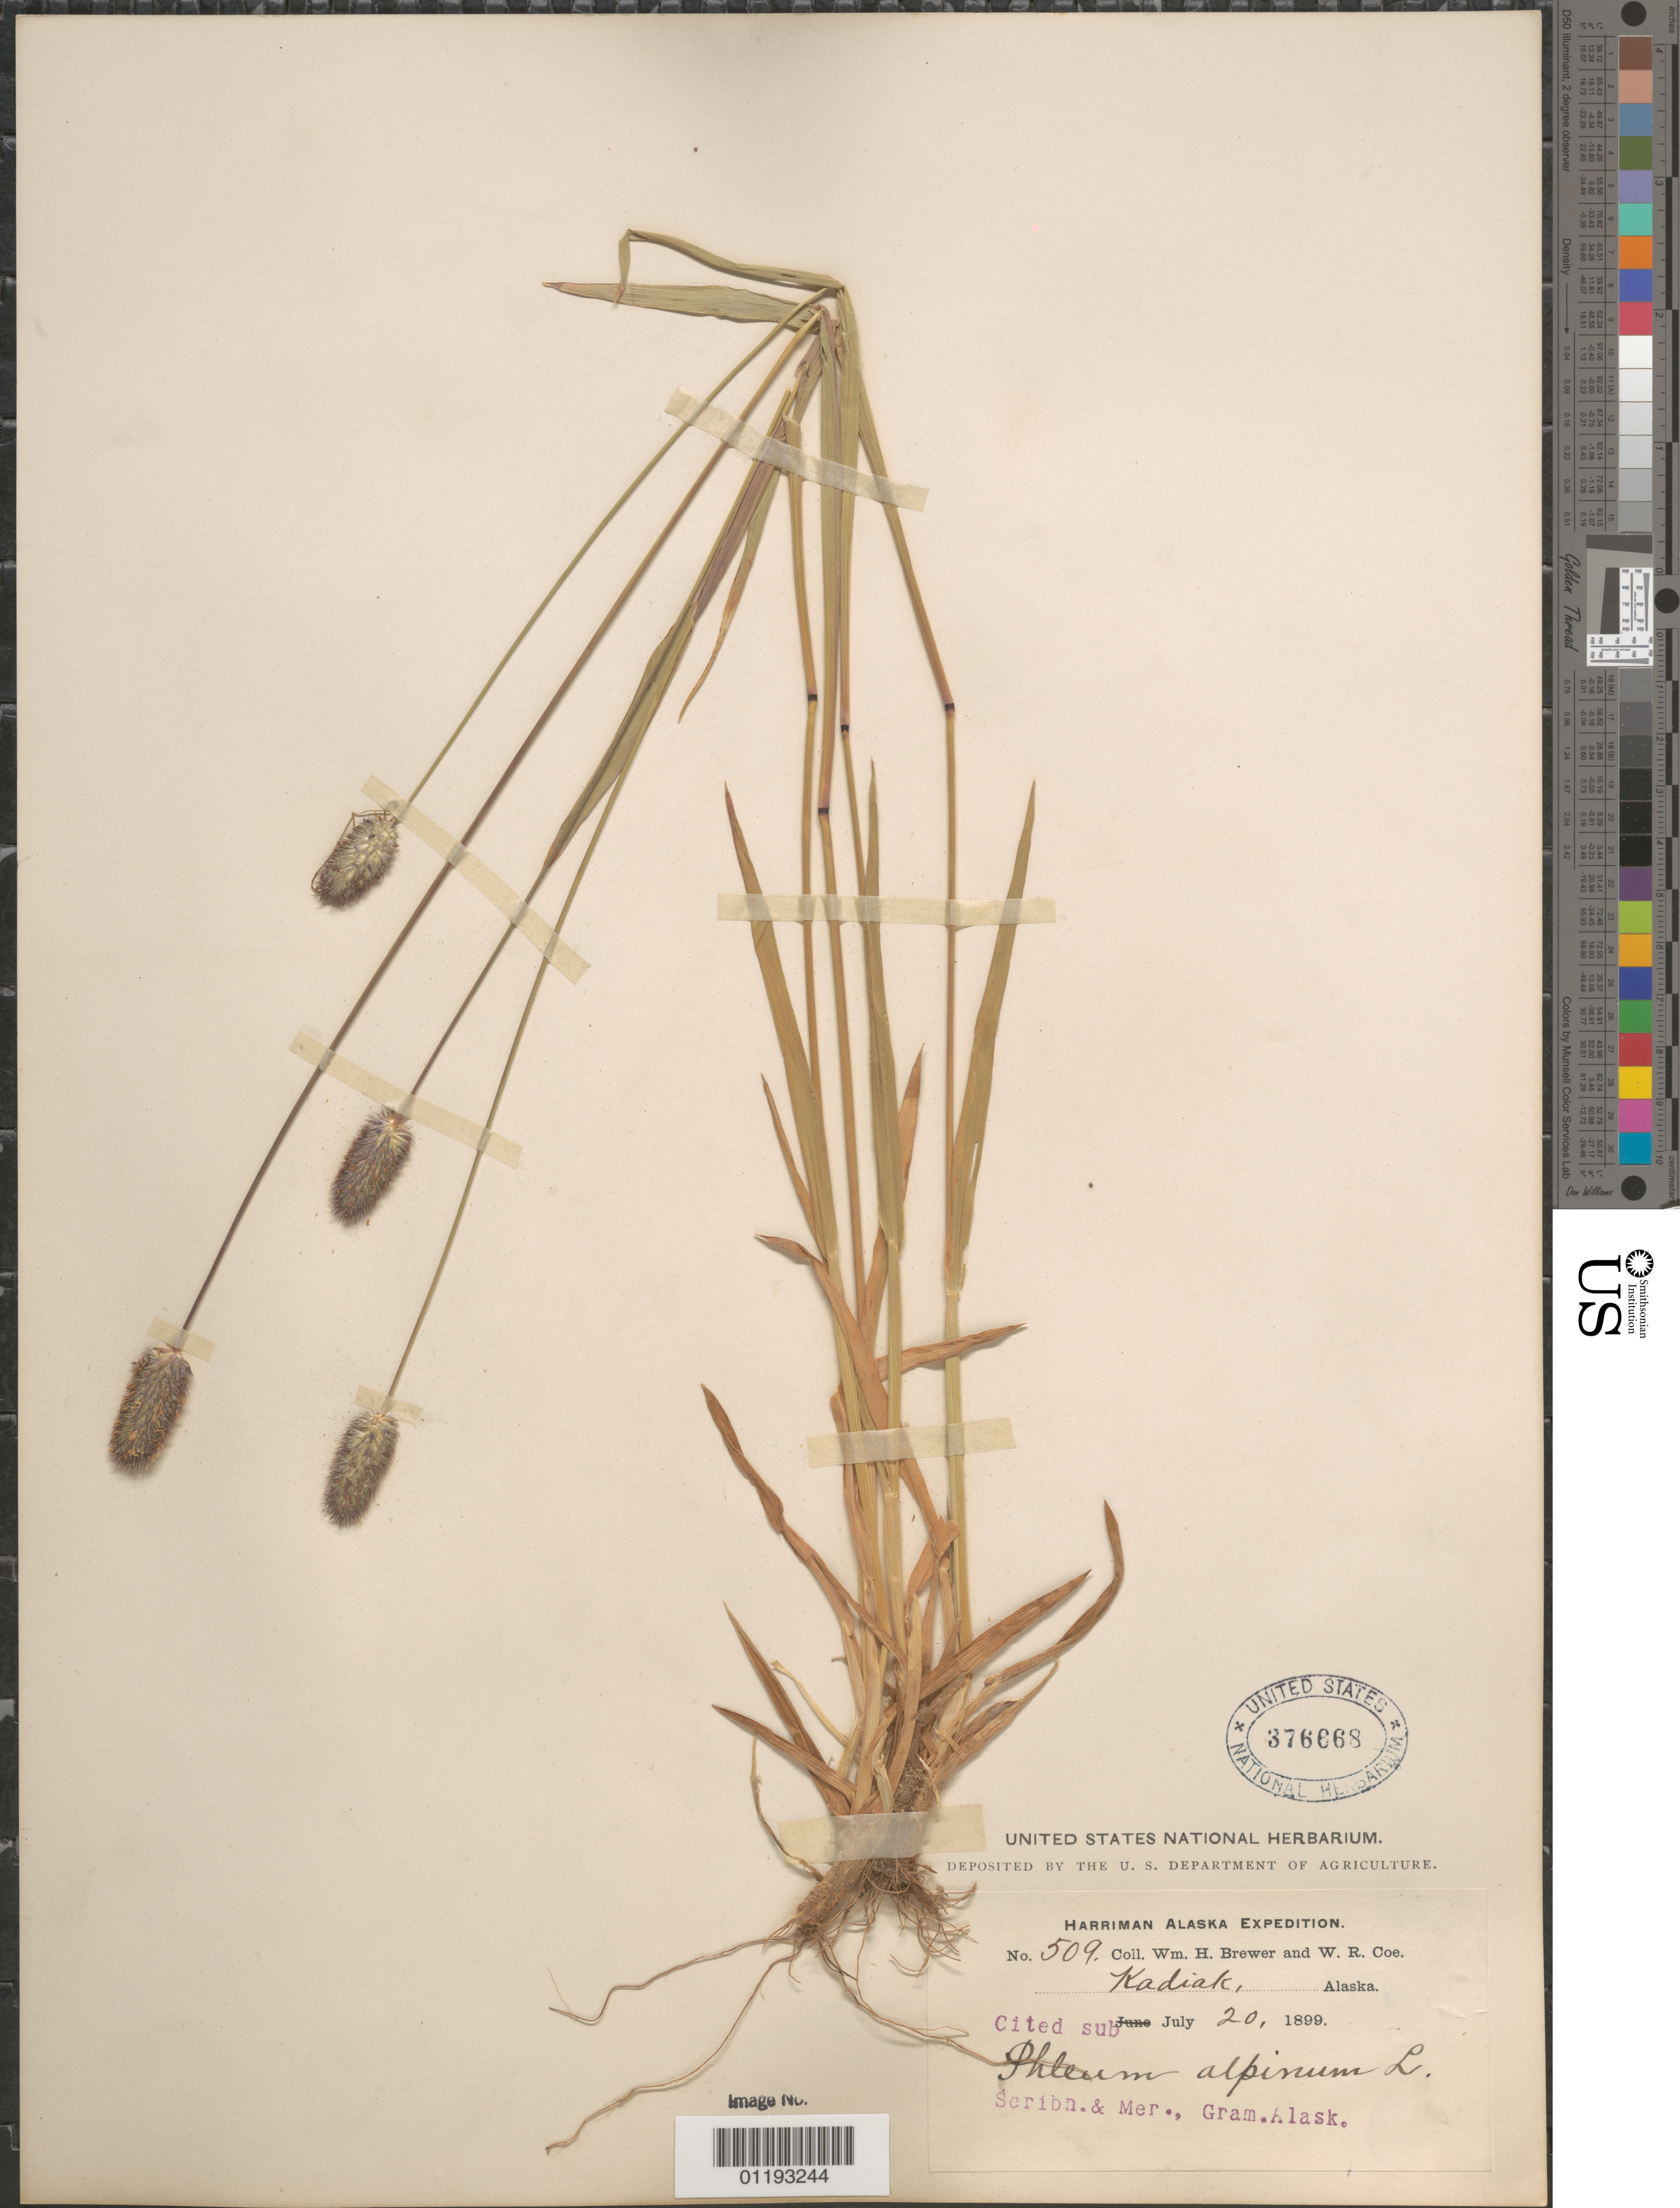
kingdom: Plantae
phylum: Tracheophyta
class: Liliopsida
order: Poales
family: Poaceae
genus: Phleum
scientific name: Phleum alpinum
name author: L.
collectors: W. H. Brewer & W. Coe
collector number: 509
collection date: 1899-07-20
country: United States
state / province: Alaska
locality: Kadiak.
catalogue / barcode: US 376668